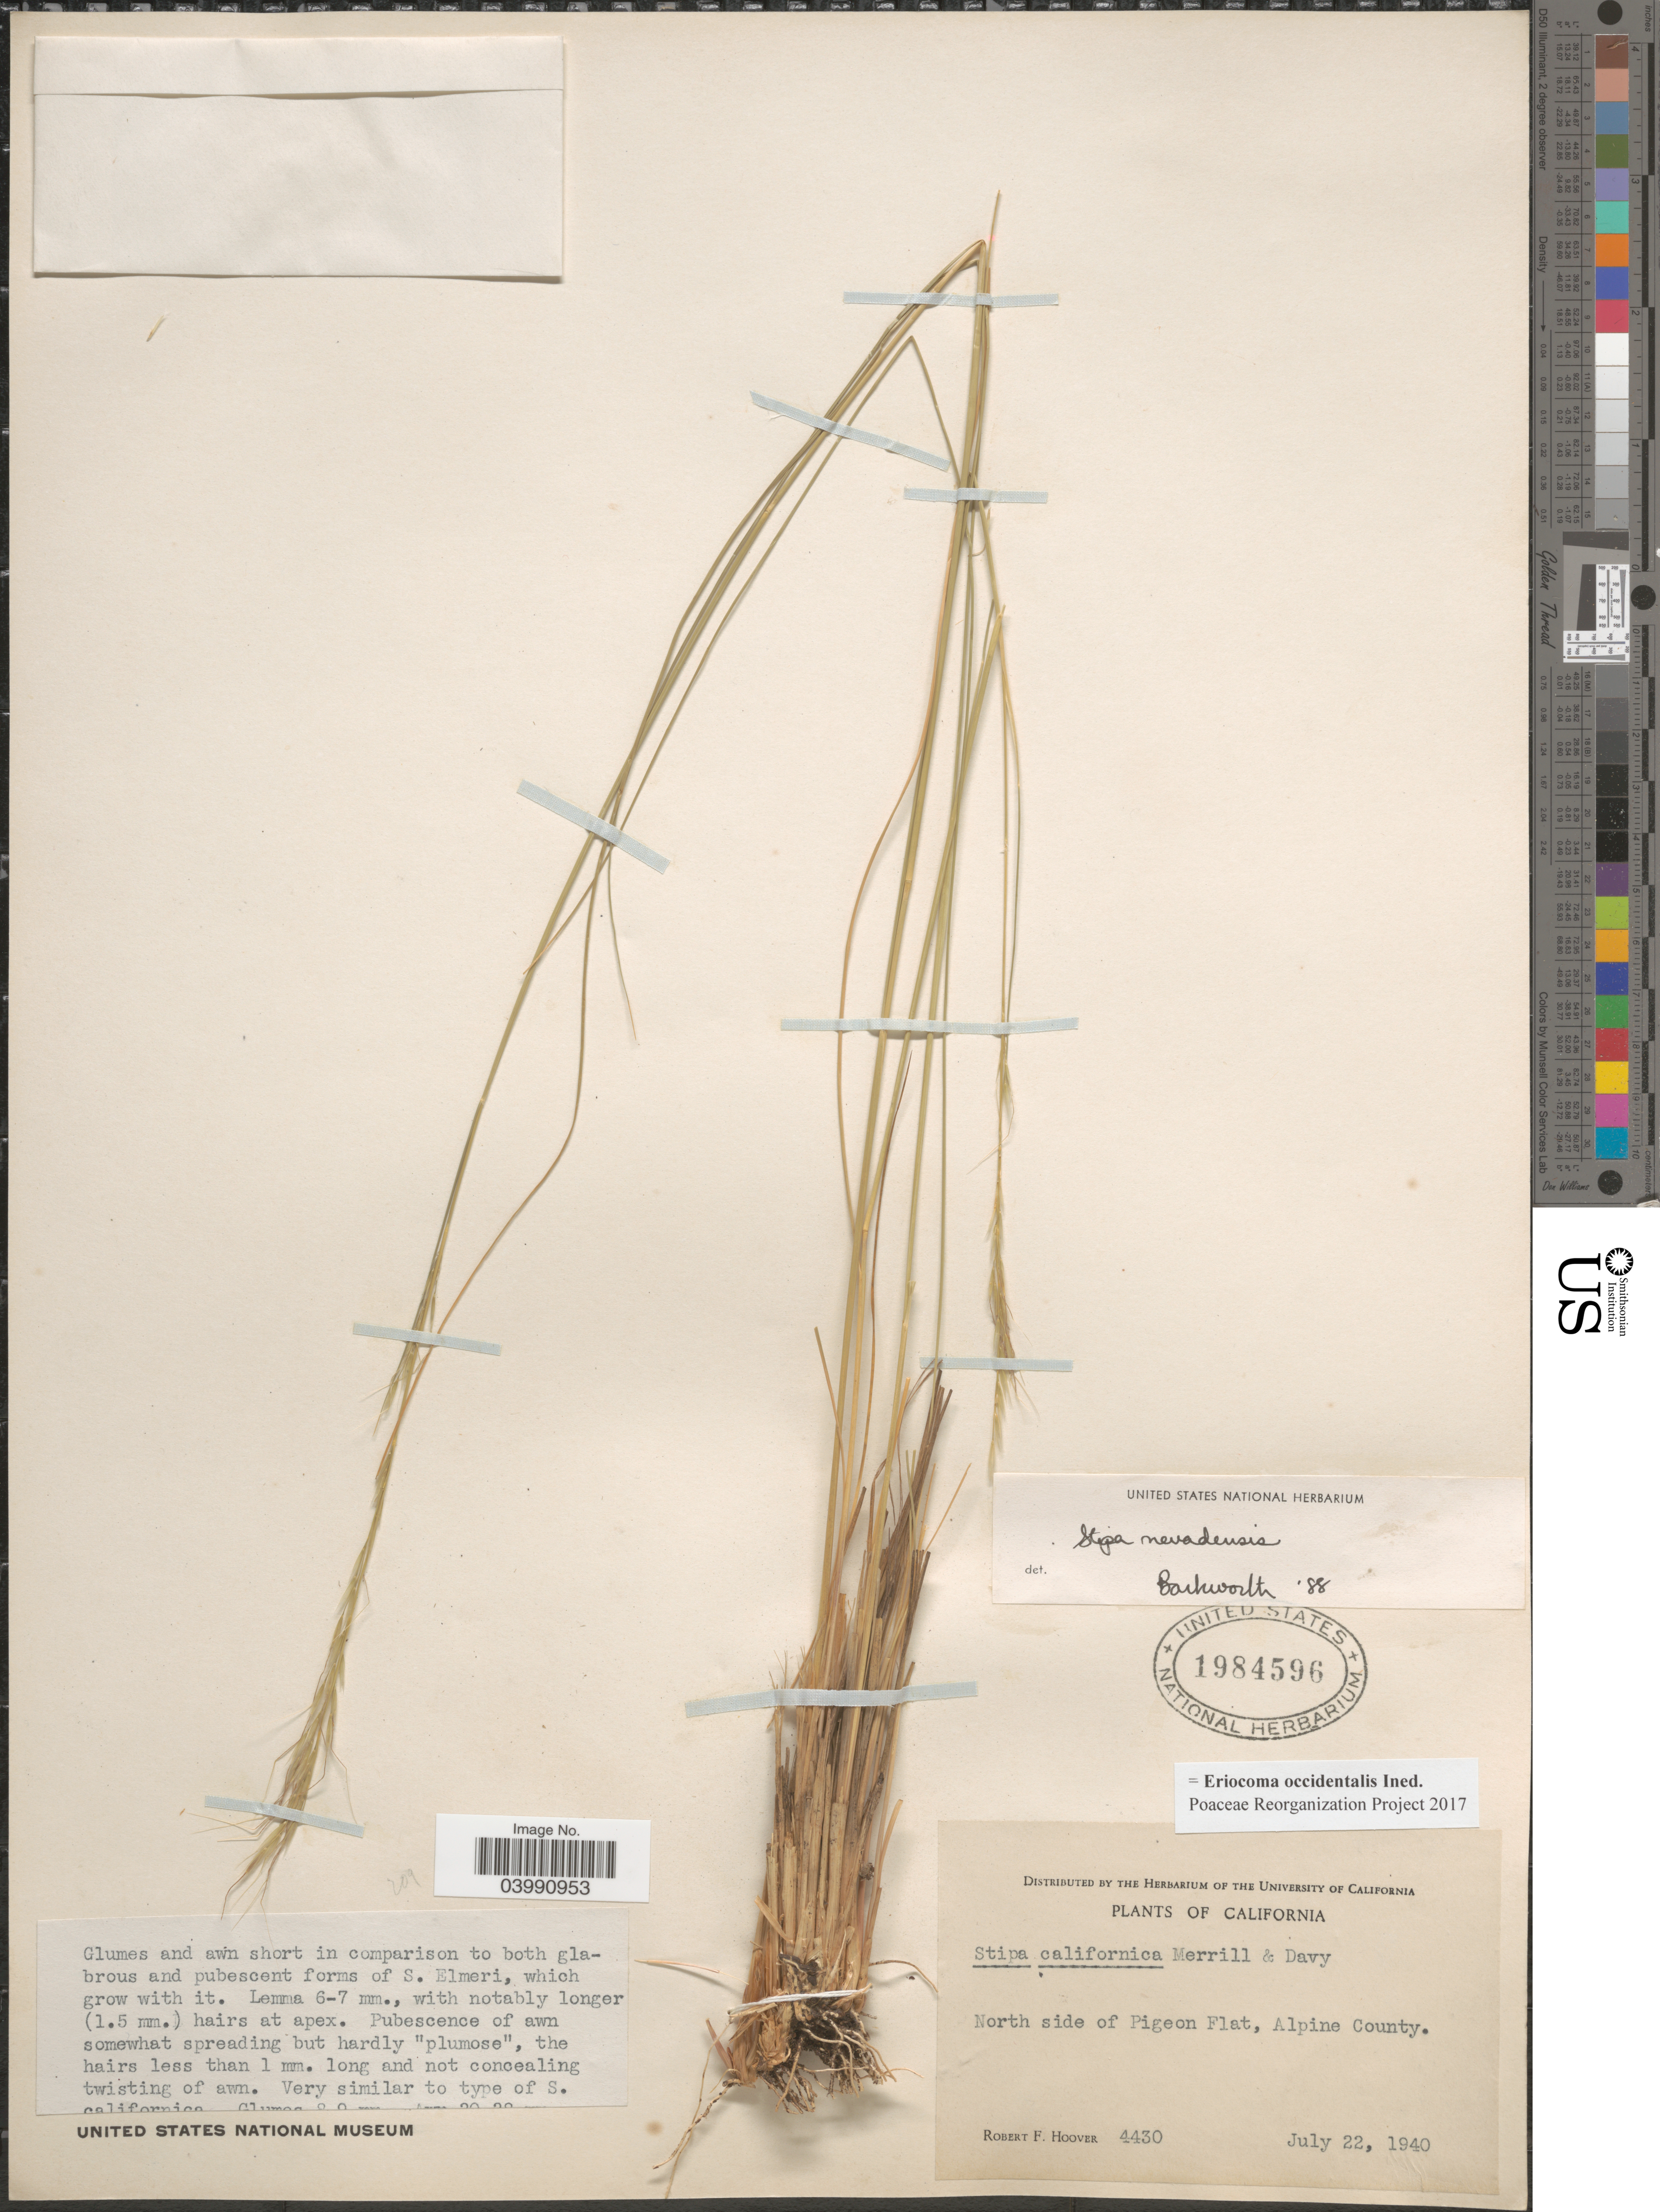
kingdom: Plantae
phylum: Tracheophyta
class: Liliopsida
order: Poales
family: Poaceae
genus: Eriocoma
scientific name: Eriocoma occidentalis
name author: (Thurb. ex S. Watson) Romasch.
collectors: R. F. Hoover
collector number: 4430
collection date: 1940-07-22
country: United States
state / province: California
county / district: Alpine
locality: North side of Pigeon Flat, Alpine County.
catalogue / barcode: US 1984596